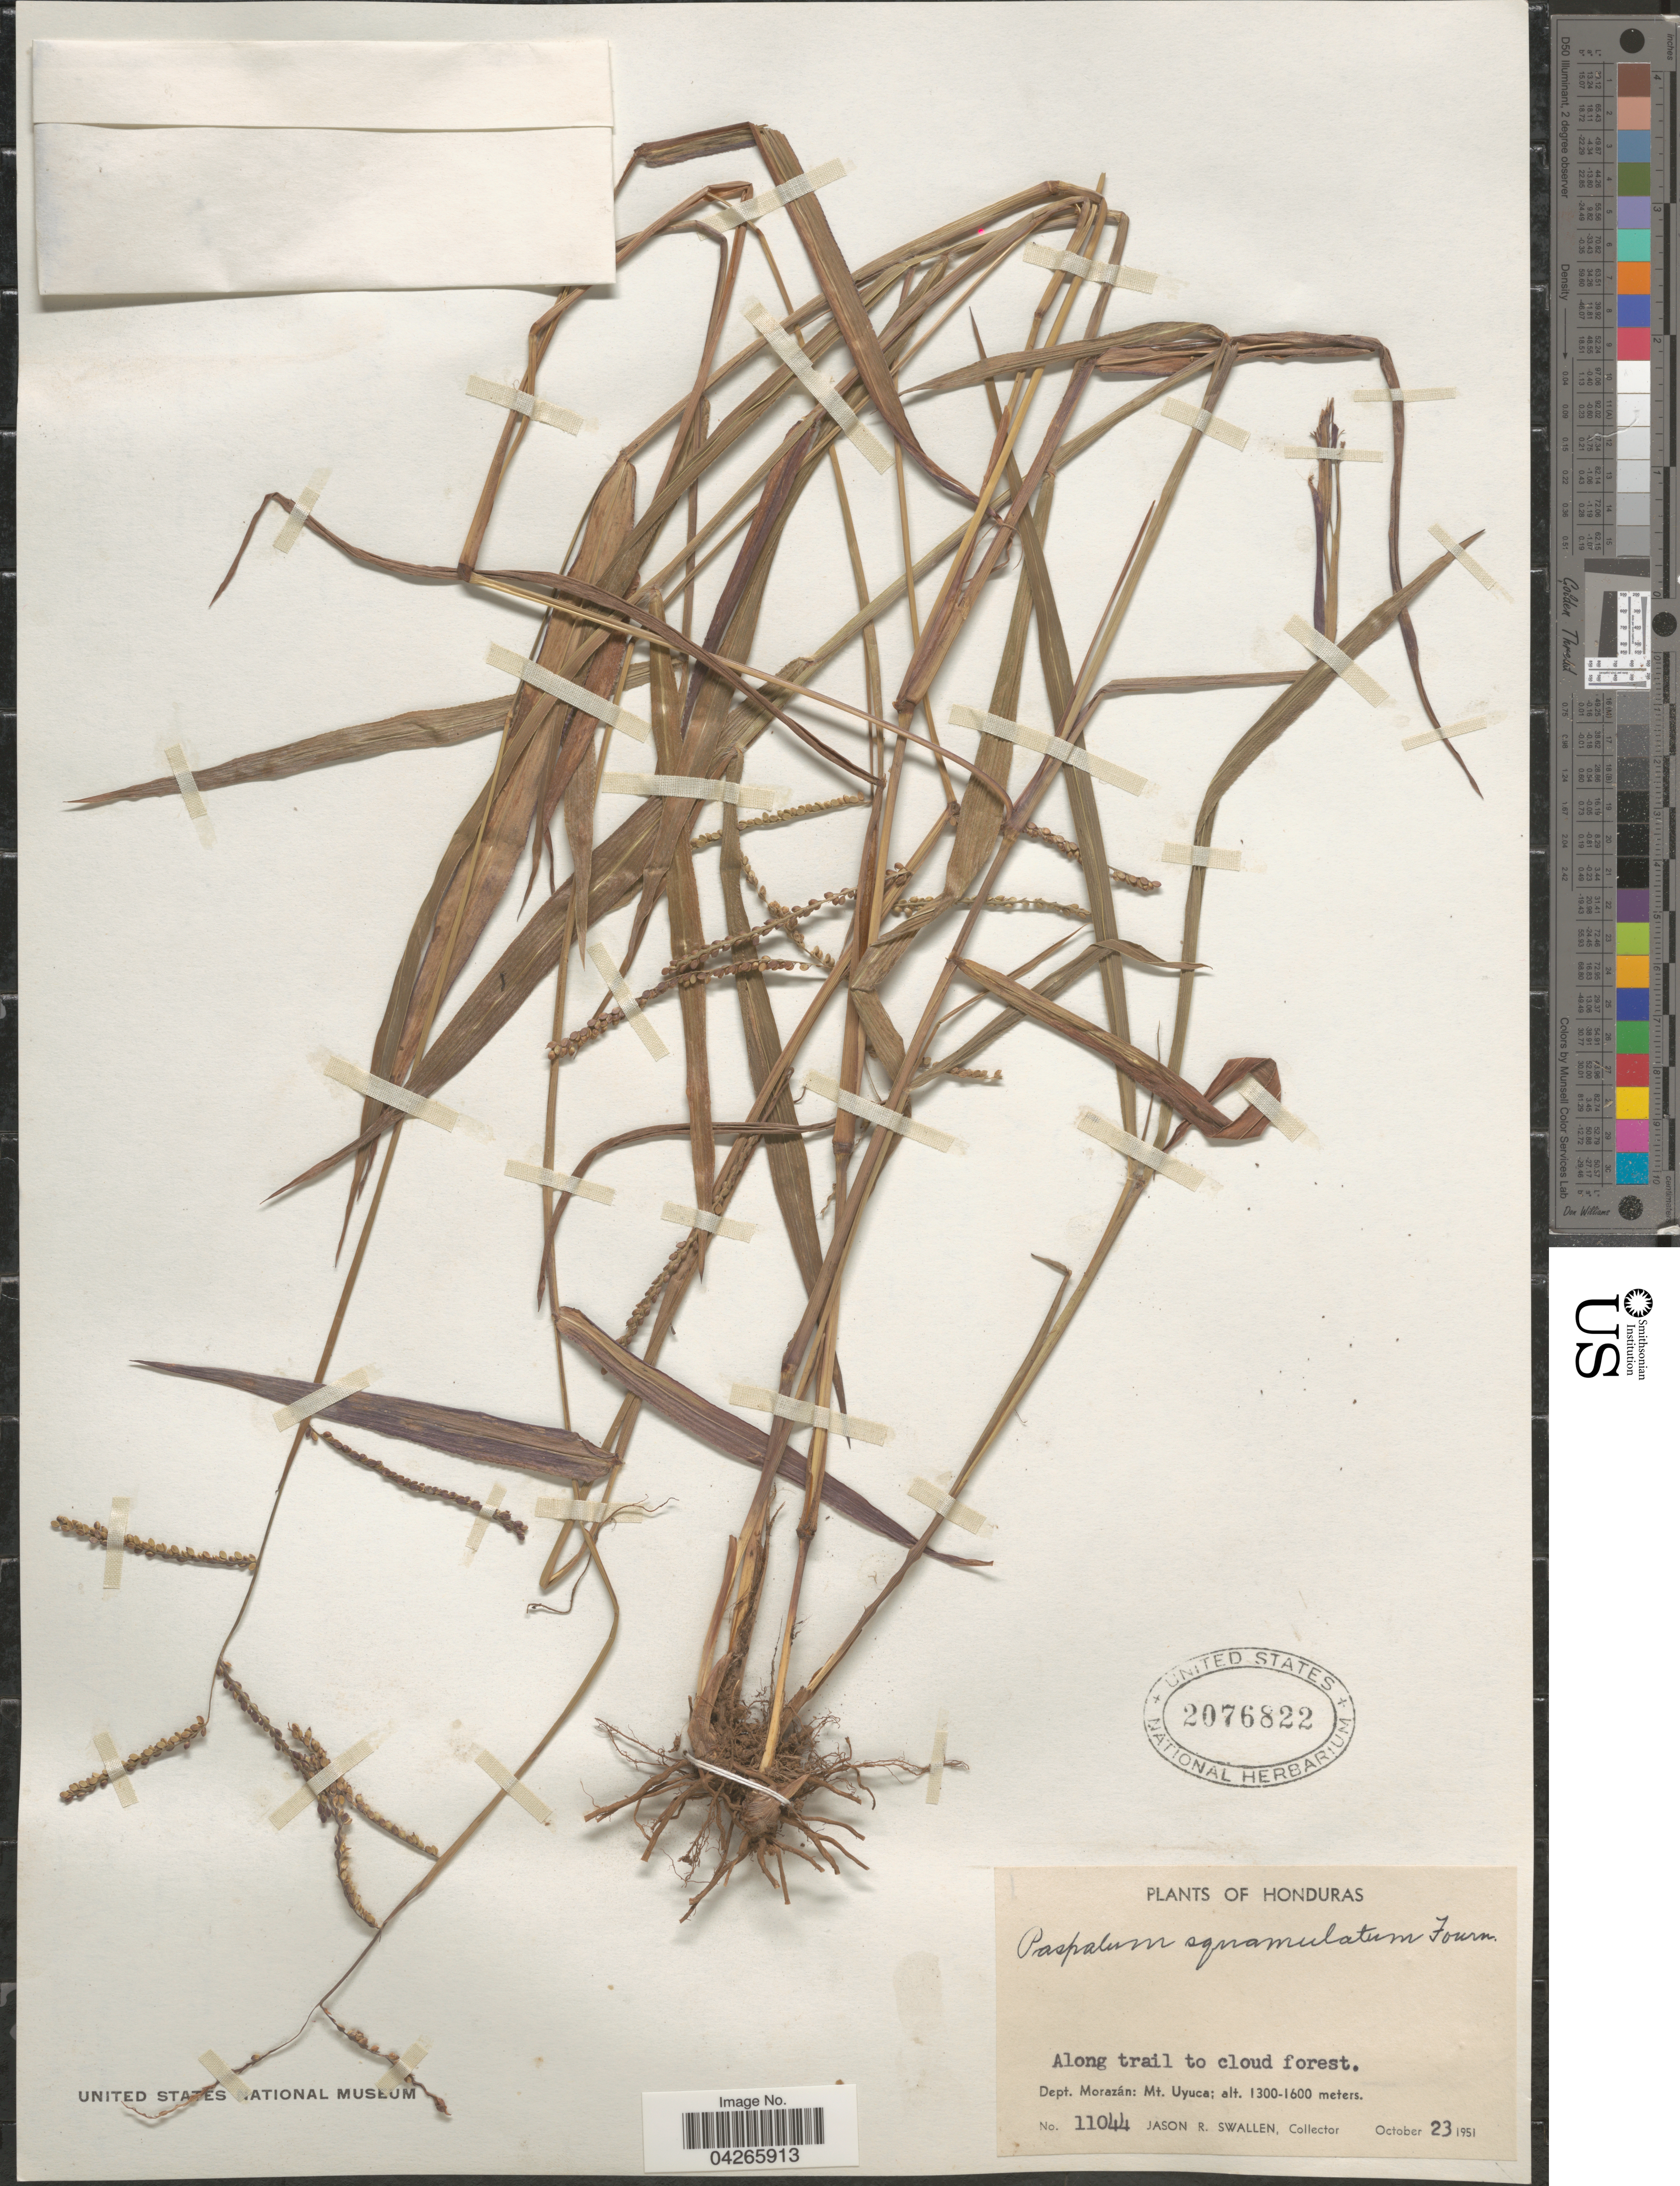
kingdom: Plantae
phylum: Tracheophyta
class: Liliopsida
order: Poales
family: Poaceae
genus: Paspalum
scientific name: Paspalum squamulatum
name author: E. Fourn.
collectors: J. R. Swallen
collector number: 11044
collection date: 1951-10-23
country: Honduras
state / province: Fco. Morazán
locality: Along trail to cloud forest. Dept. Morazán: Mt. Uyuca.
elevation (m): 1300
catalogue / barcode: US 2076822